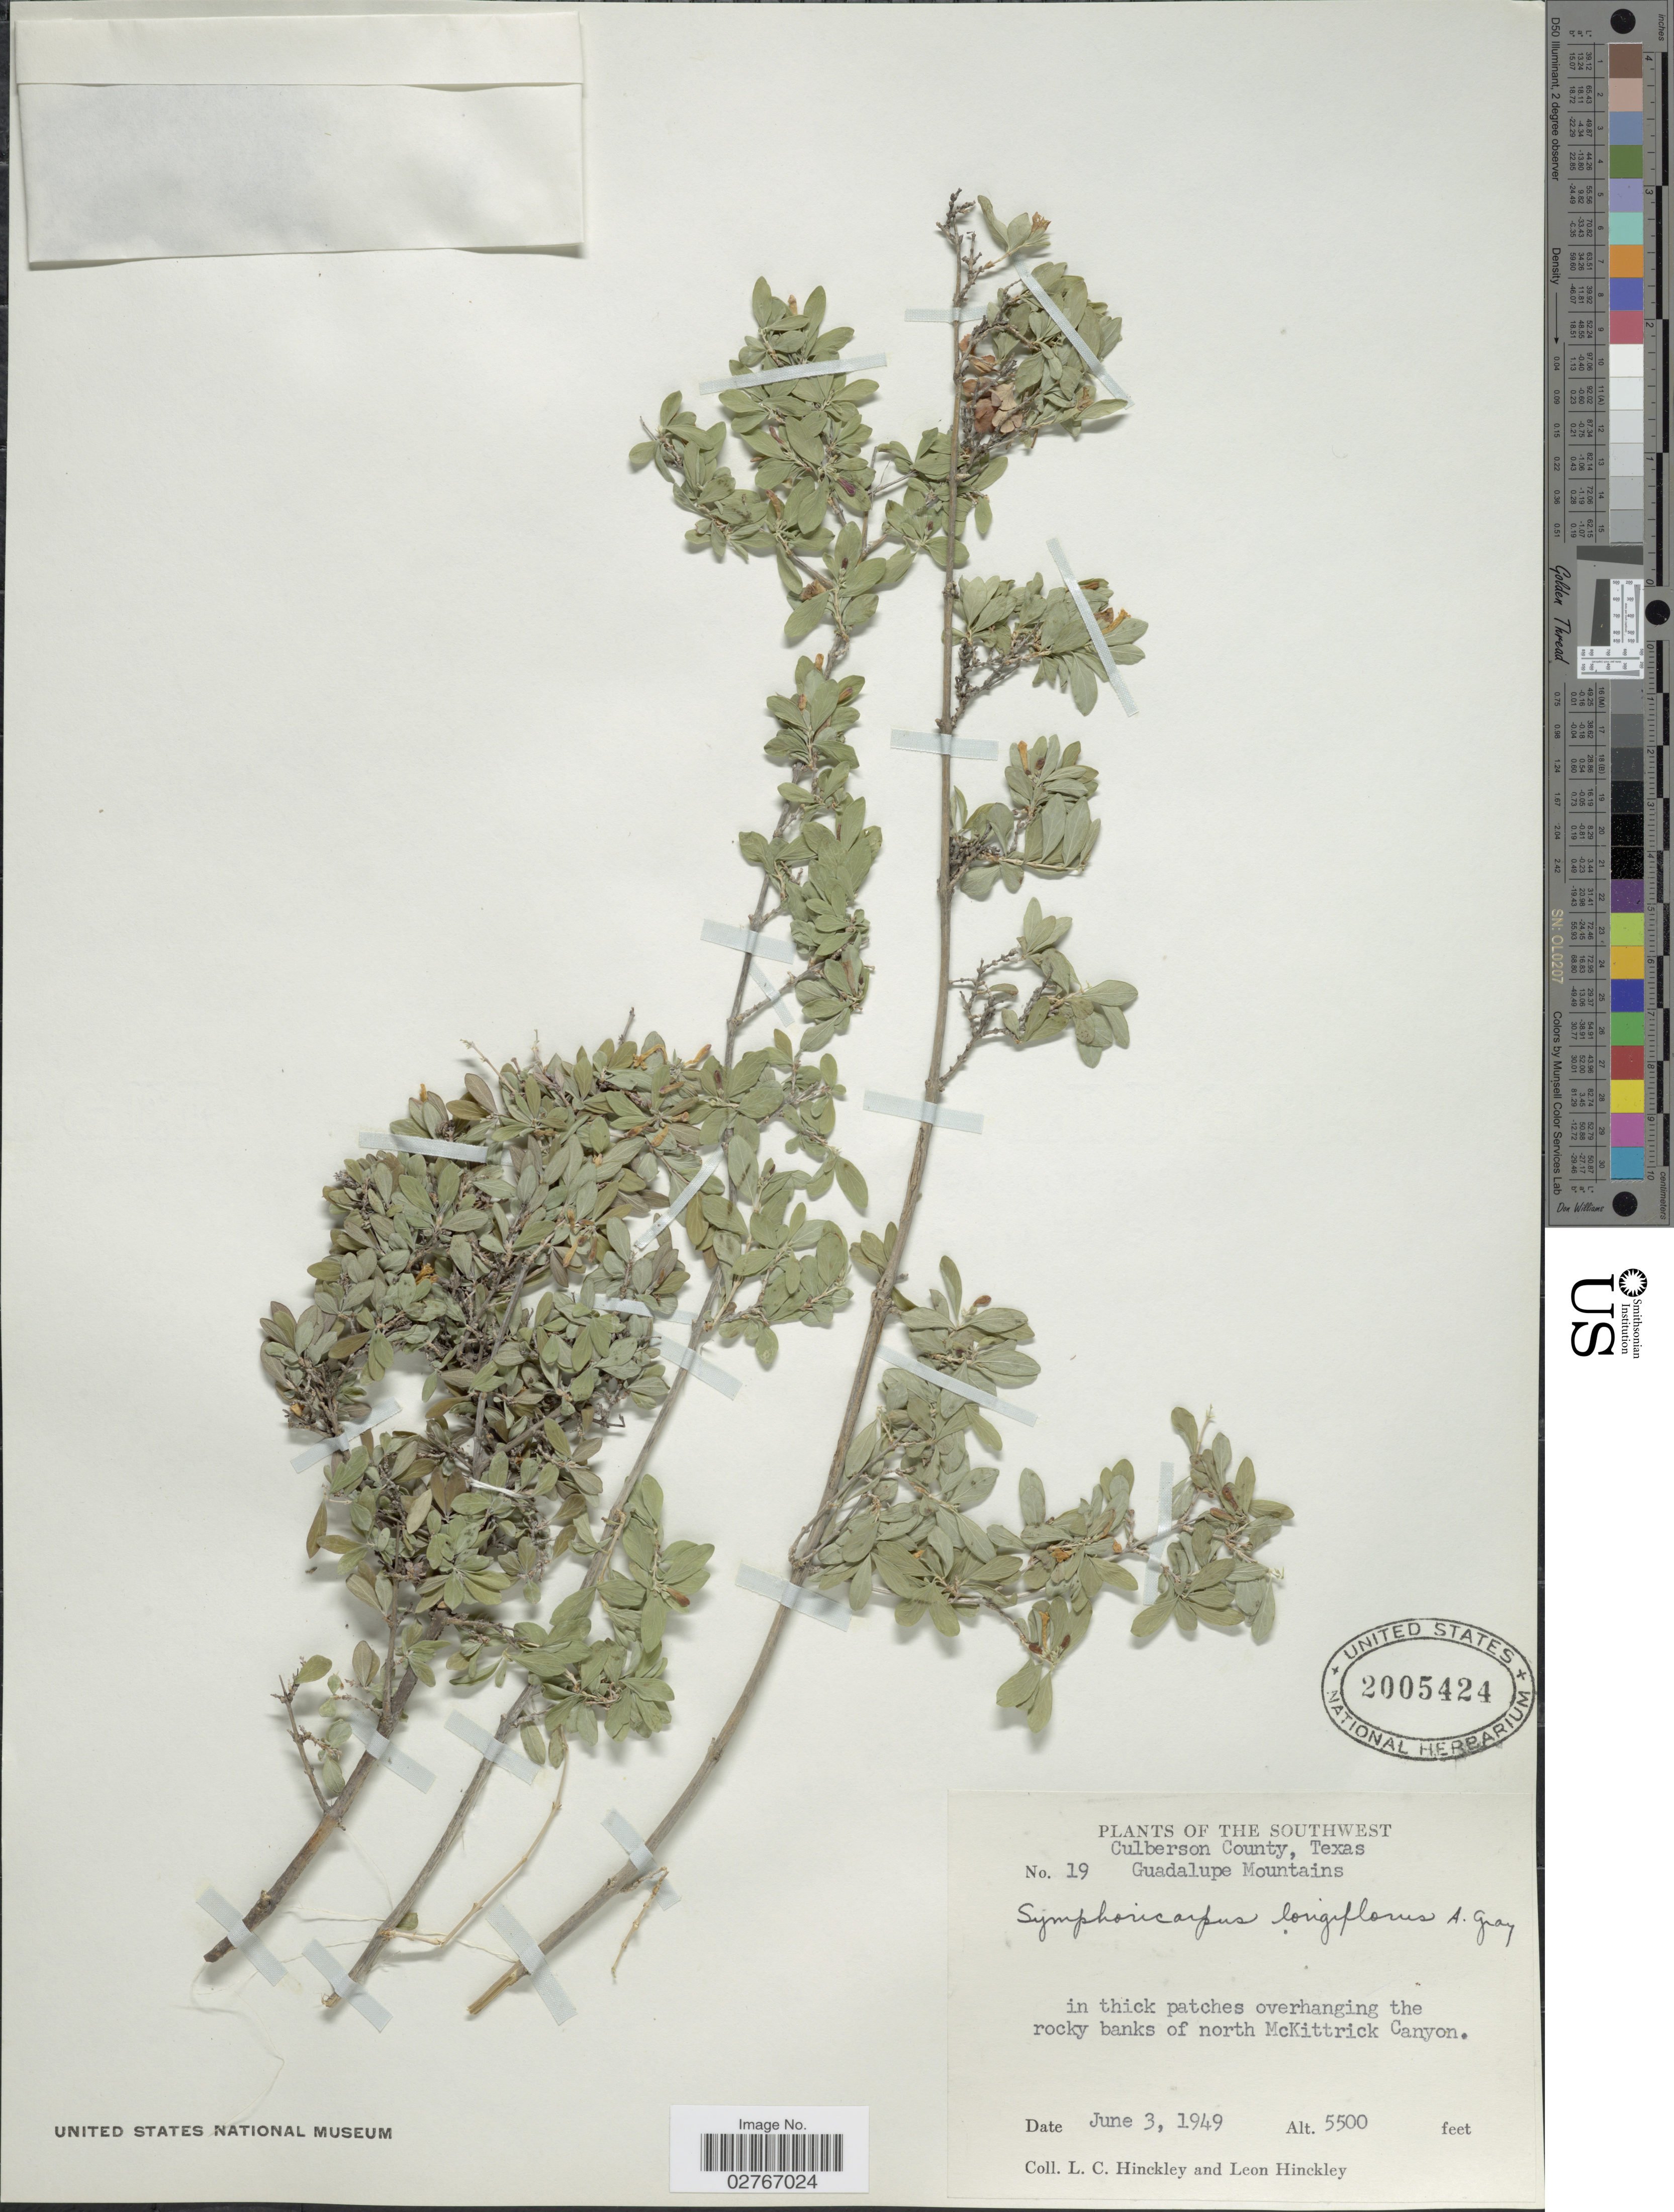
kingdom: Plantae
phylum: Tracheophyta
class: Magnoliopsida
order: Dipsacales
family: Caprifoliaceae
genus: Symphoricarpos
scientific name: Symphoricarpos longiflorus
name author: A. Gray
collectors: L. Hinckley & L. Hinckley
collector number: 19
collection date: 1949-06-03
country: United States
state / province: Texas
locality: The southwest. Culberson County. Guadalupe Mountains. In thick patches overhanging the rocky banks of north McKittrick Canyon.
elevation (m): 1676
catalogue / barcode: US 2005424